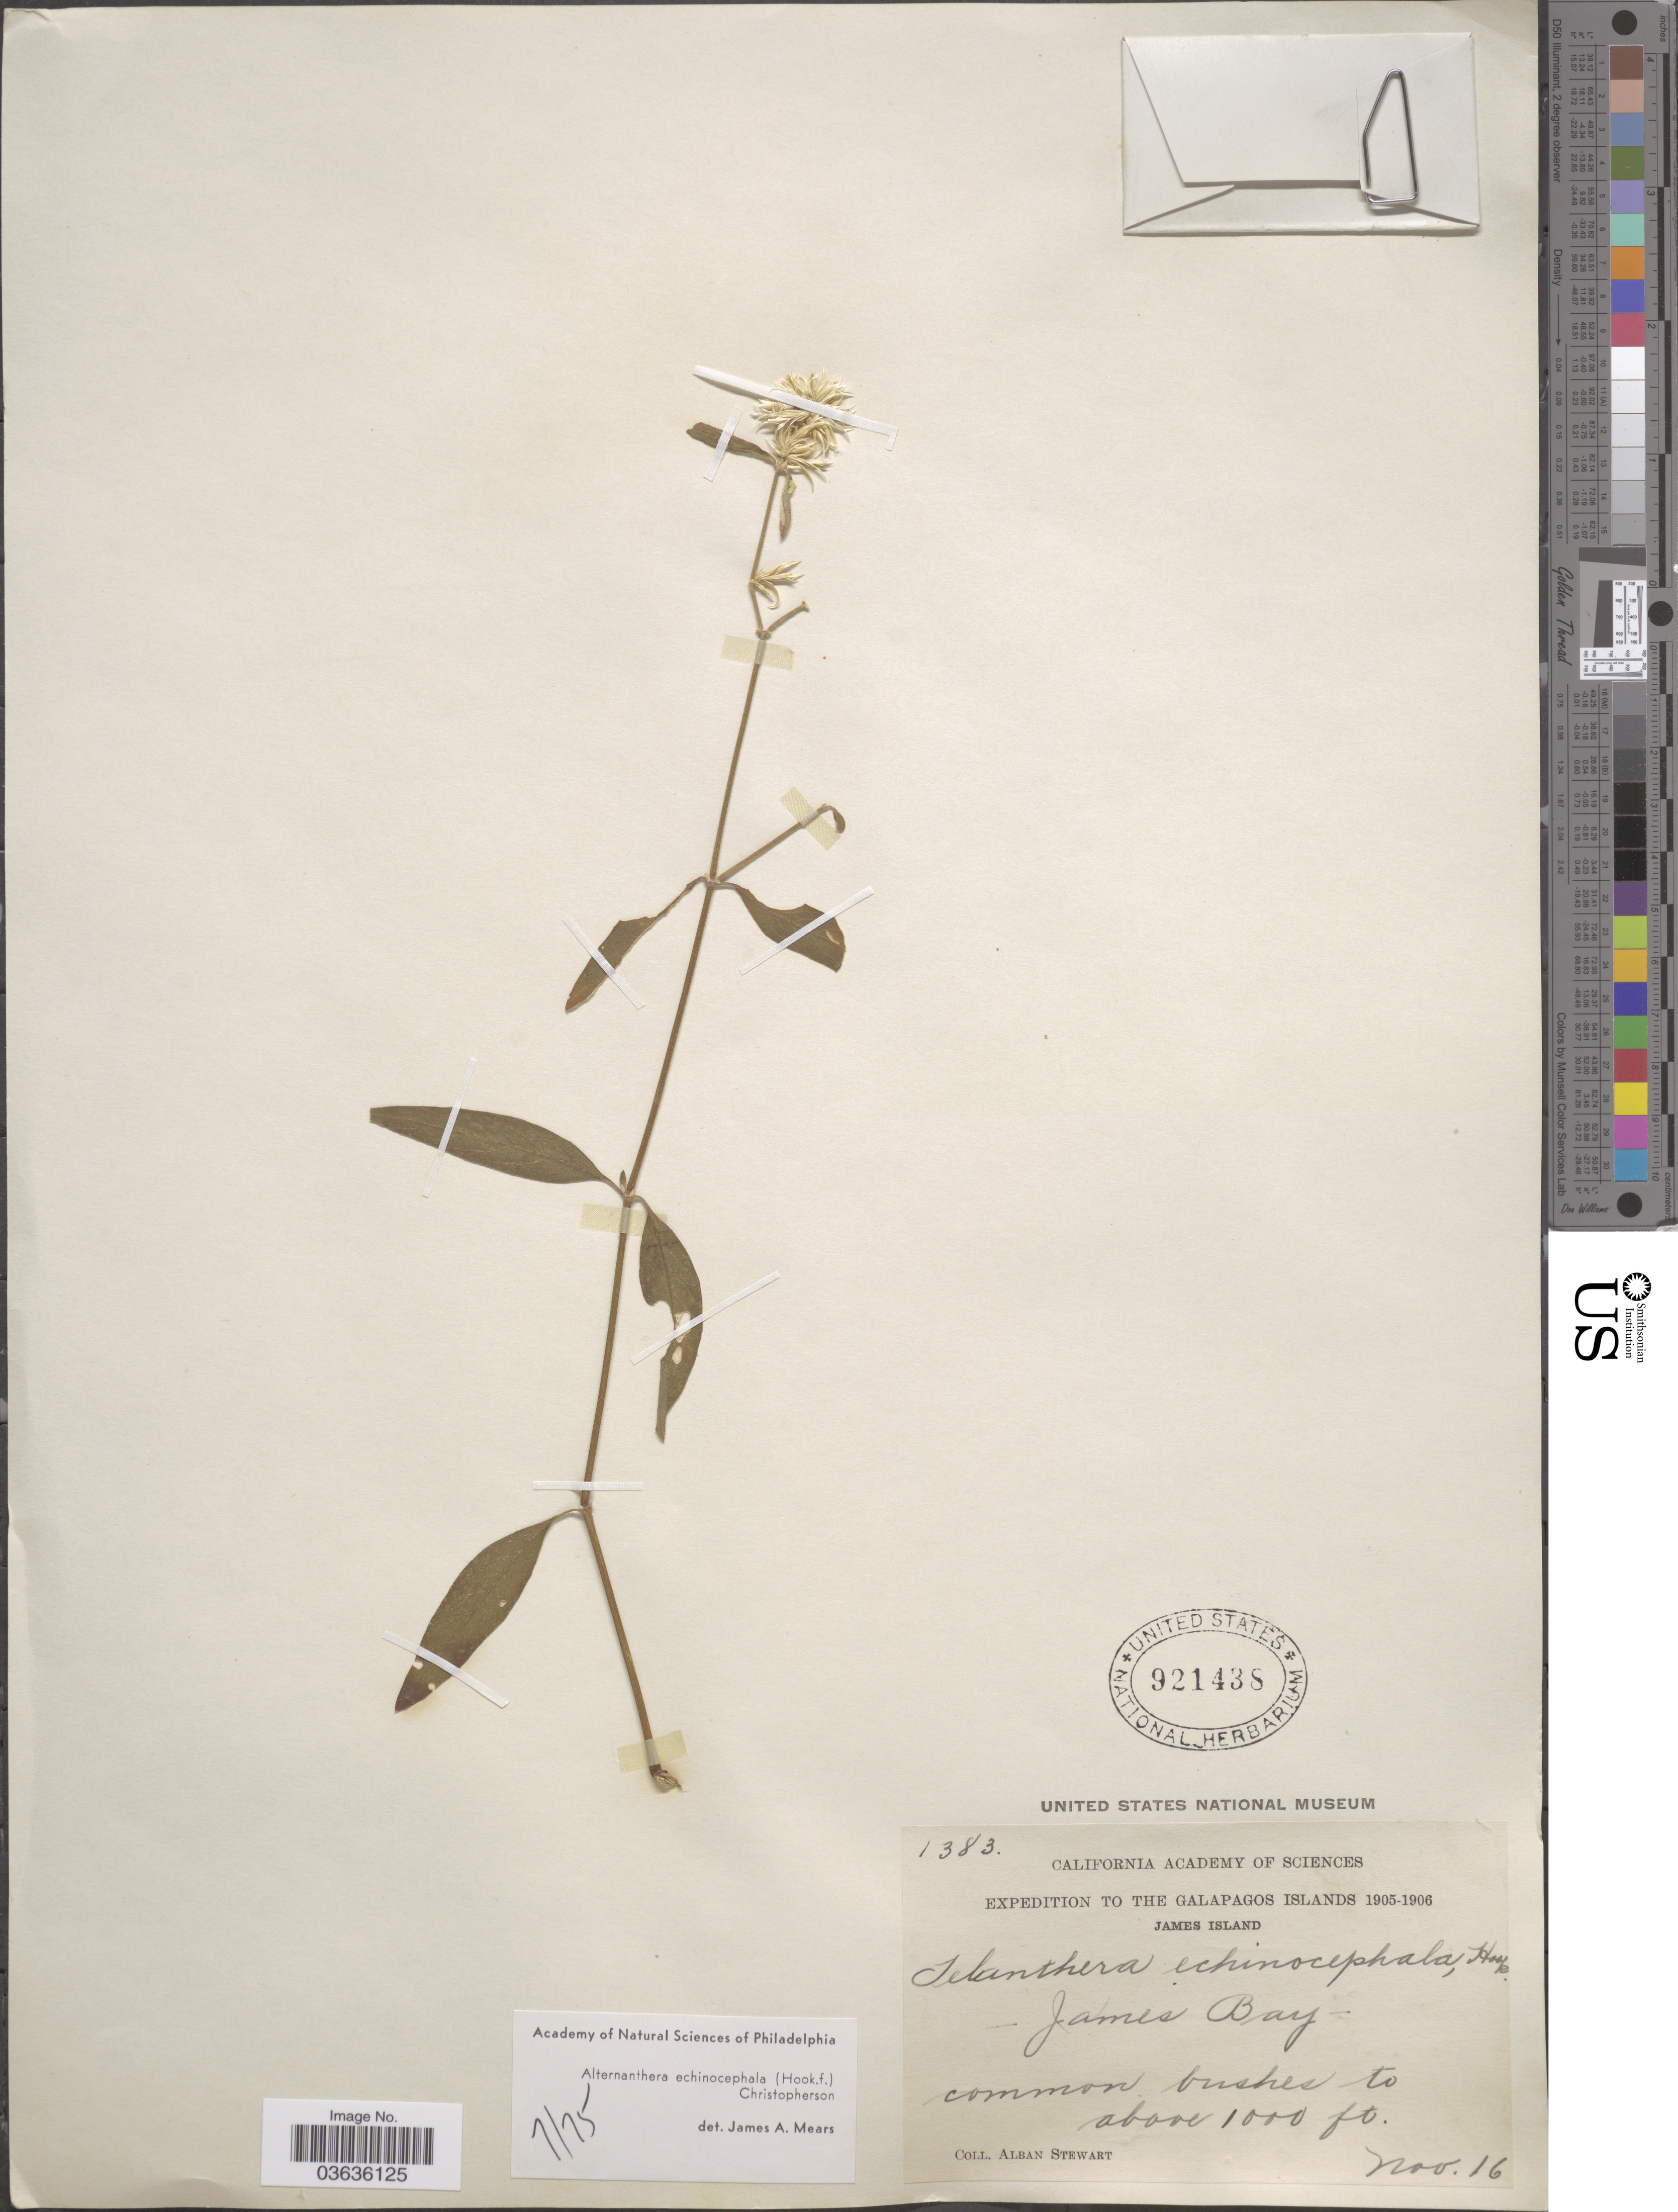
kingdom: Plantae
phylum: Tracheophyta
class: Magnoliopsida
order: Caryophyllales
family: Amaranthaceae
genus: Alternanthera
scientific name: Alternanthera echinocephala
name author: (Hook. f.) Christoph.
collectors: A. Stewart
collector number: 1383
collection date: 1905-11-16/1906-11-16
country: Ecuador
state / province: Colón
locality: The Galapagos Islands, James Island. James Bay.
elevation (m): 305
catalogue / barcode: US 921438